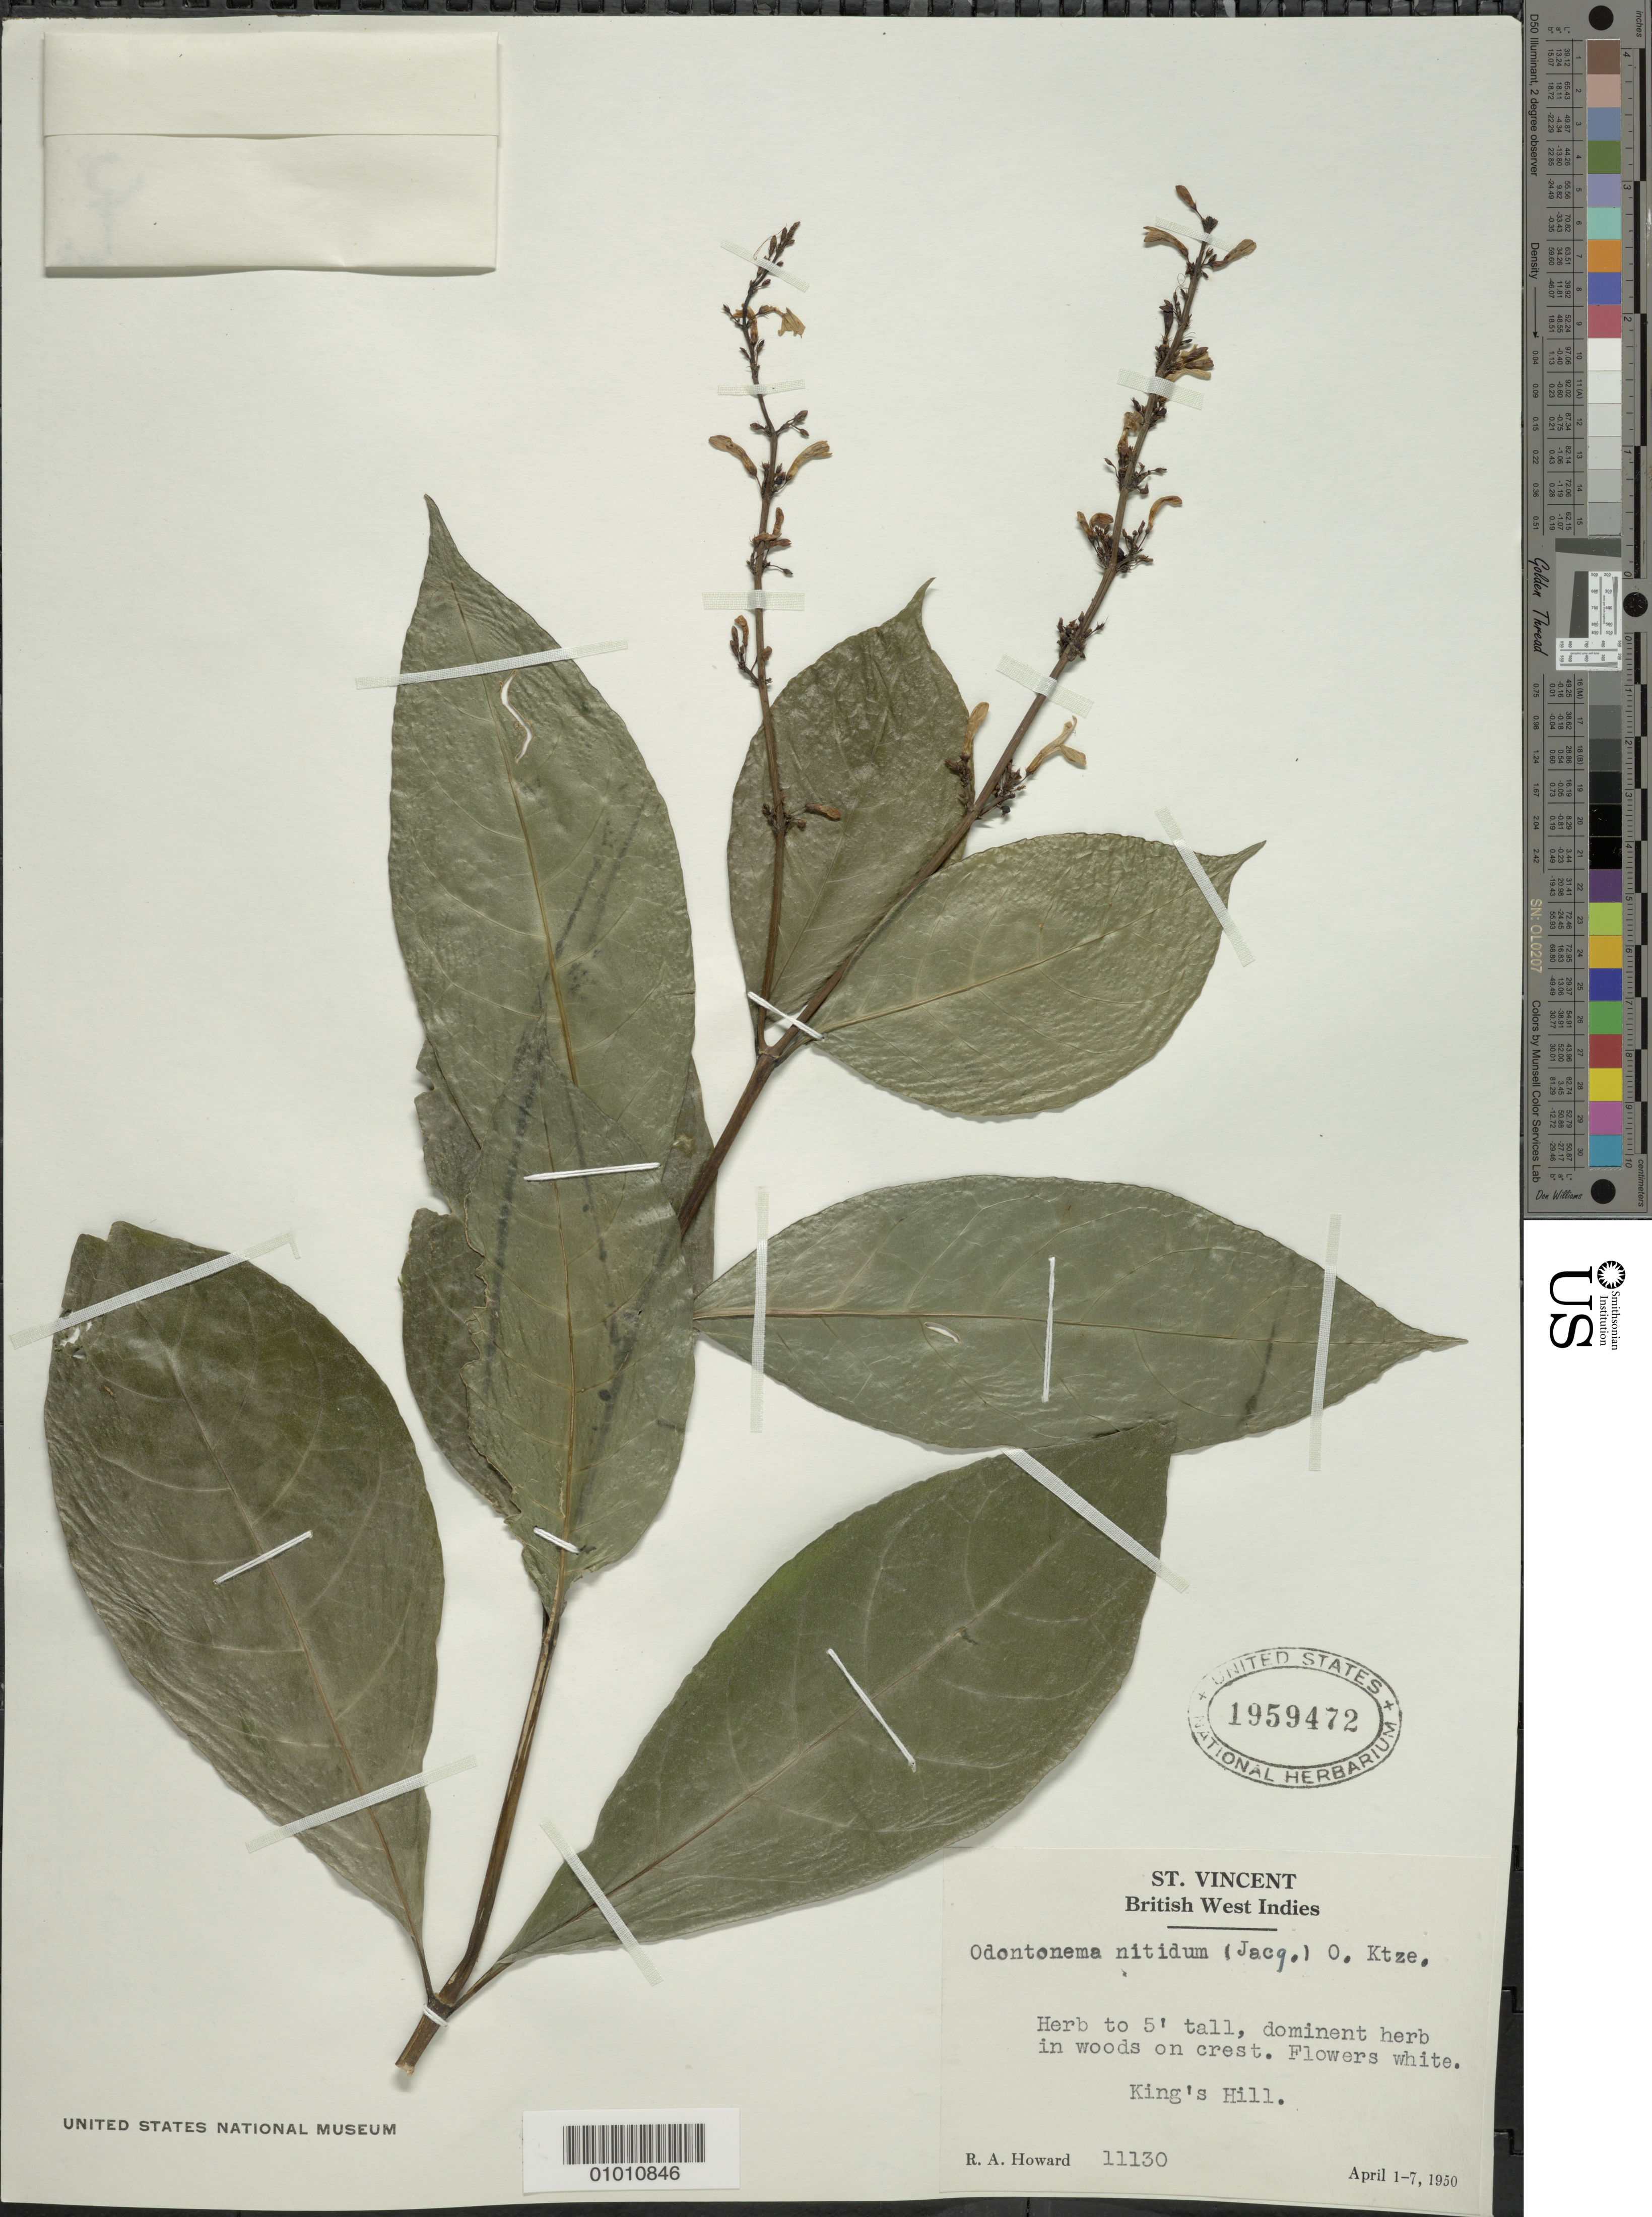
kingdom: Plantae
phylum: Tracheophyta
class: Magnoliopsida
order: Lamiales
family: Acanthaceae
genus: Odontonema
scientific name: Odontonema nitidum var. album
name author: (Stehlé) V.M. Baum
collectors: R. A. Howard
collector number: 11130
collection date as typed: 01 Apr 1950 to 07 Apr 1950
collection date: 1950-04-01/1950-04-07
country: St. Vincent - Grenadines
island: St. Vincent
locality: King's Hill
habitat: Dominant herb in woods on crest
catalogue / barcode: US 1959472